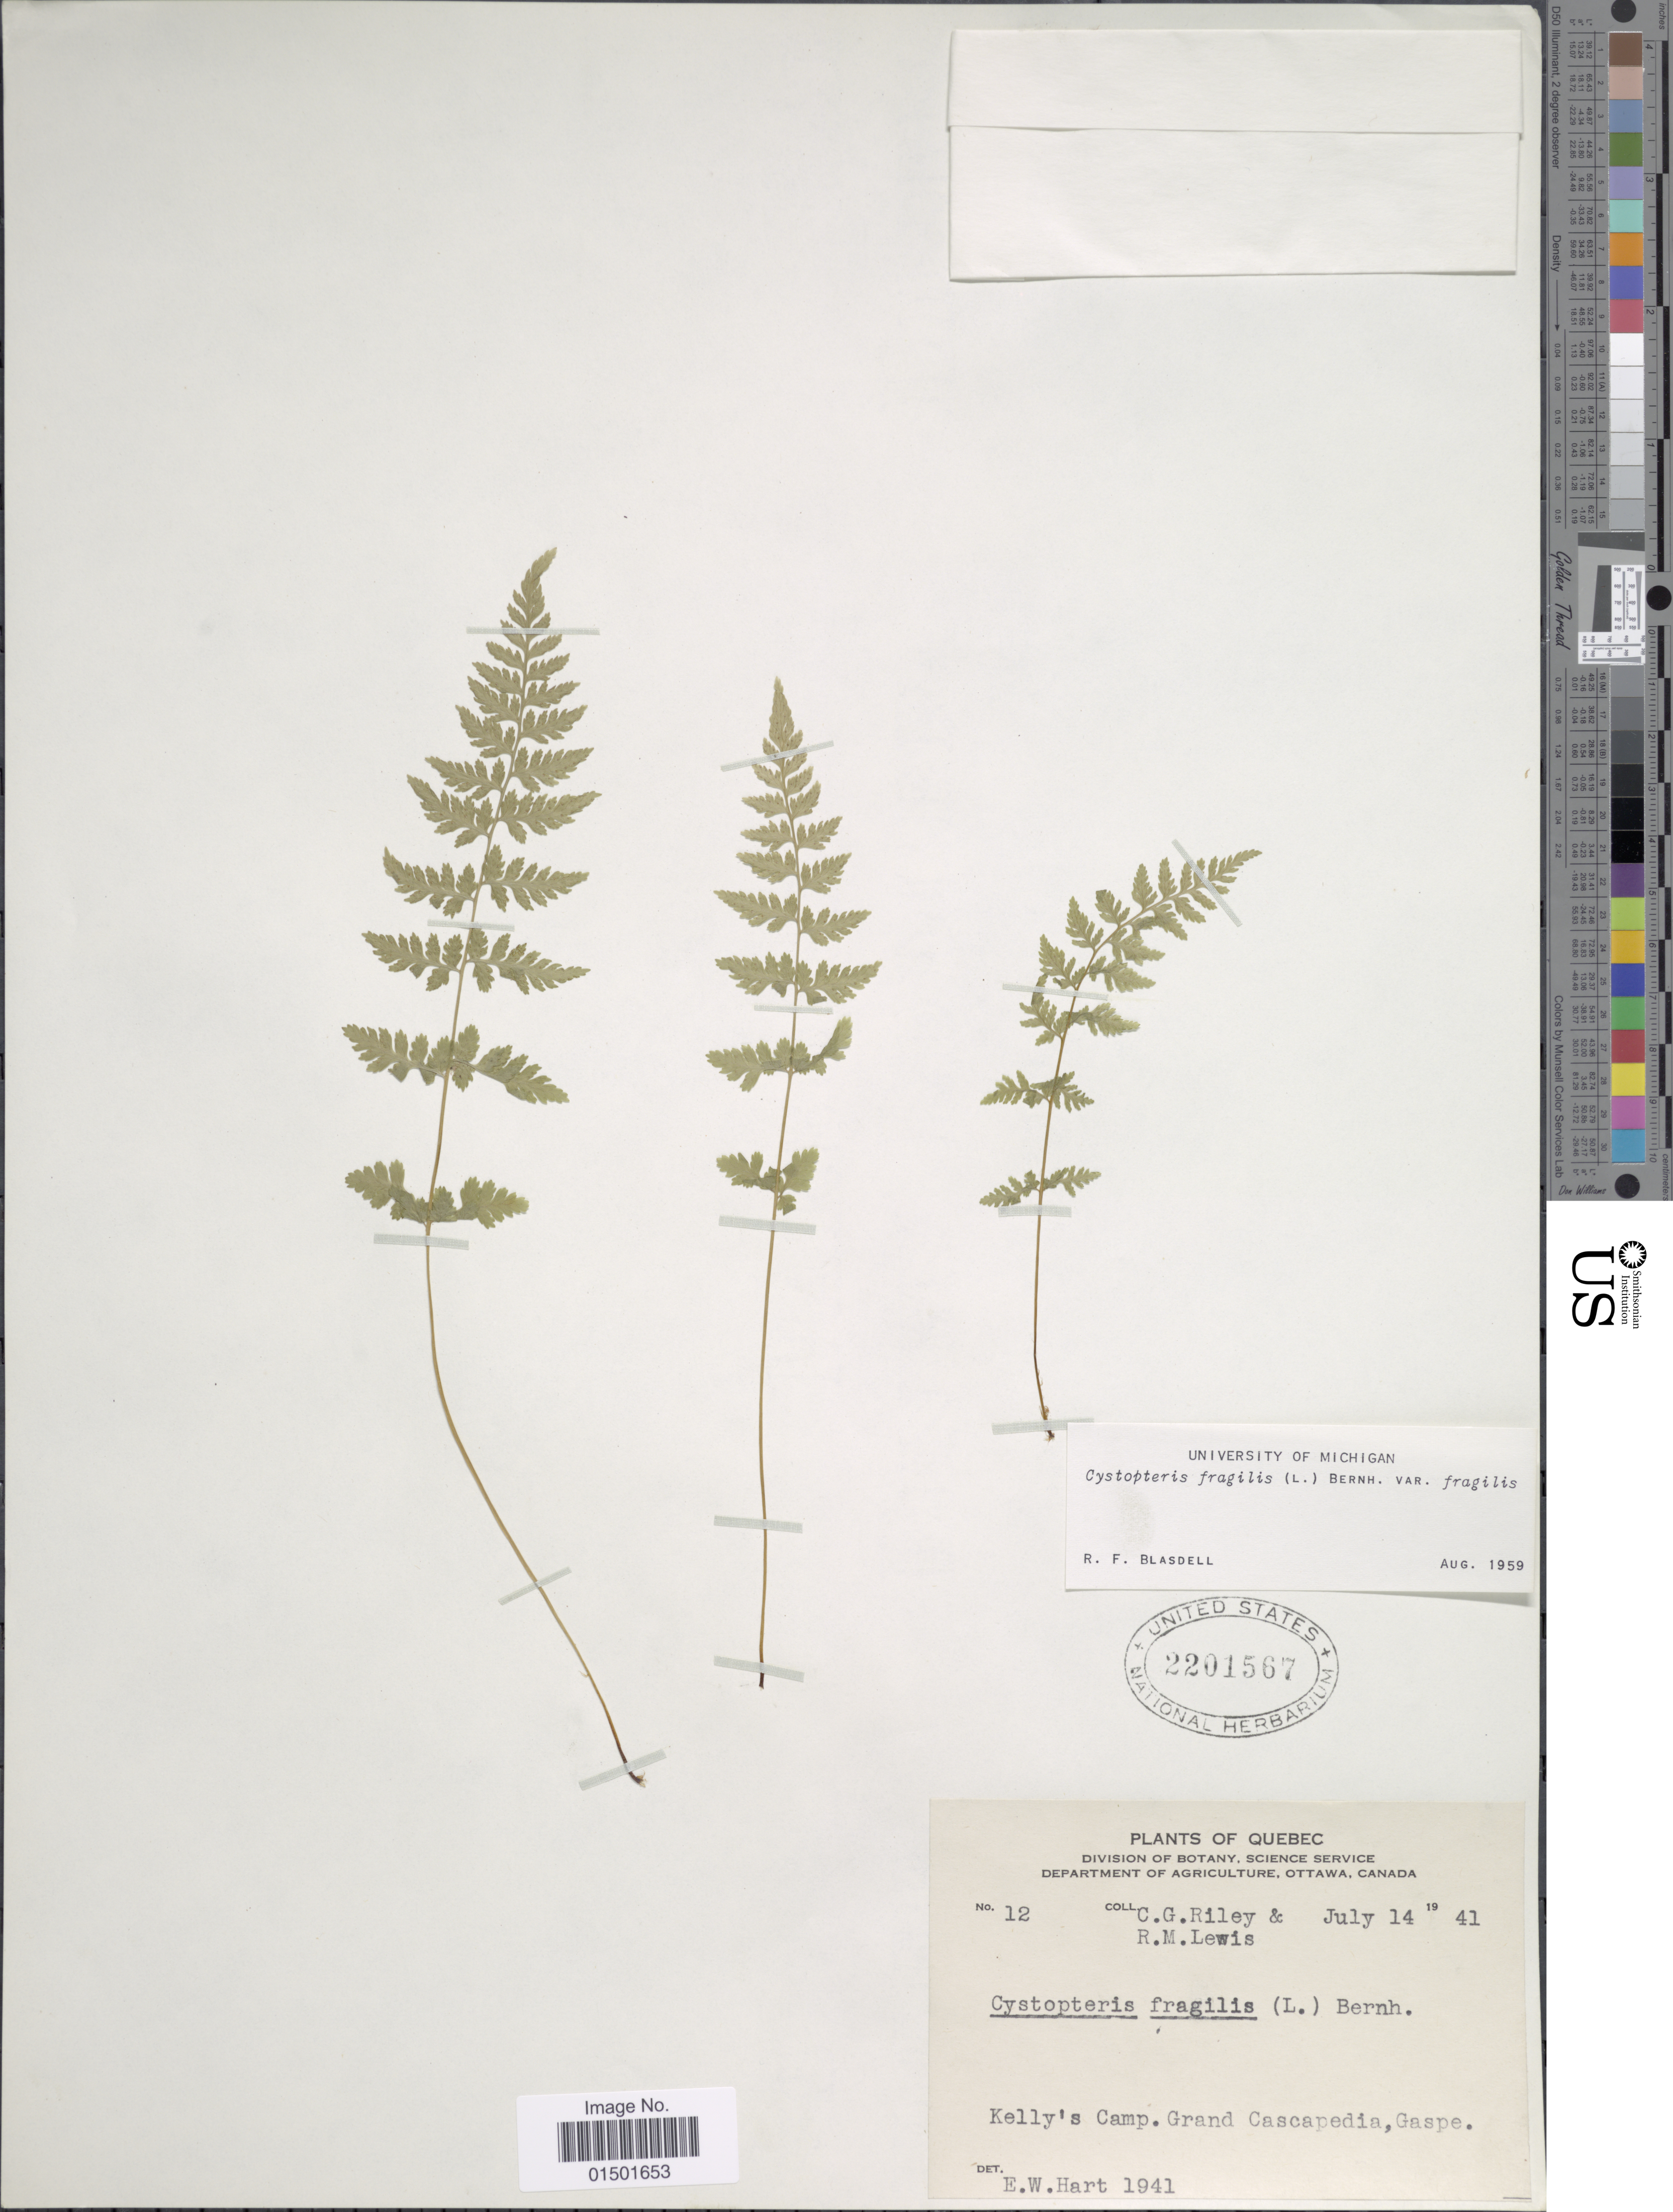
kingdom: Plantae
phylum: Tracheophyta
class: Polypodiopsida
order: Polypodiales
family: Cystopteridaceae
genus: Cystopteris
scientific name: Cystopteris fragilis var. fragilis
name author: (L.) Bernh.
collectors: C. Riley & R. Lewis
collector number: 12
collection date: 1941-07-14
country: Canada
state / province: Quebec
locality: Kelly's Camp. Grand Cascapedia, Gaspe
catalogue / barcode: US 2201567